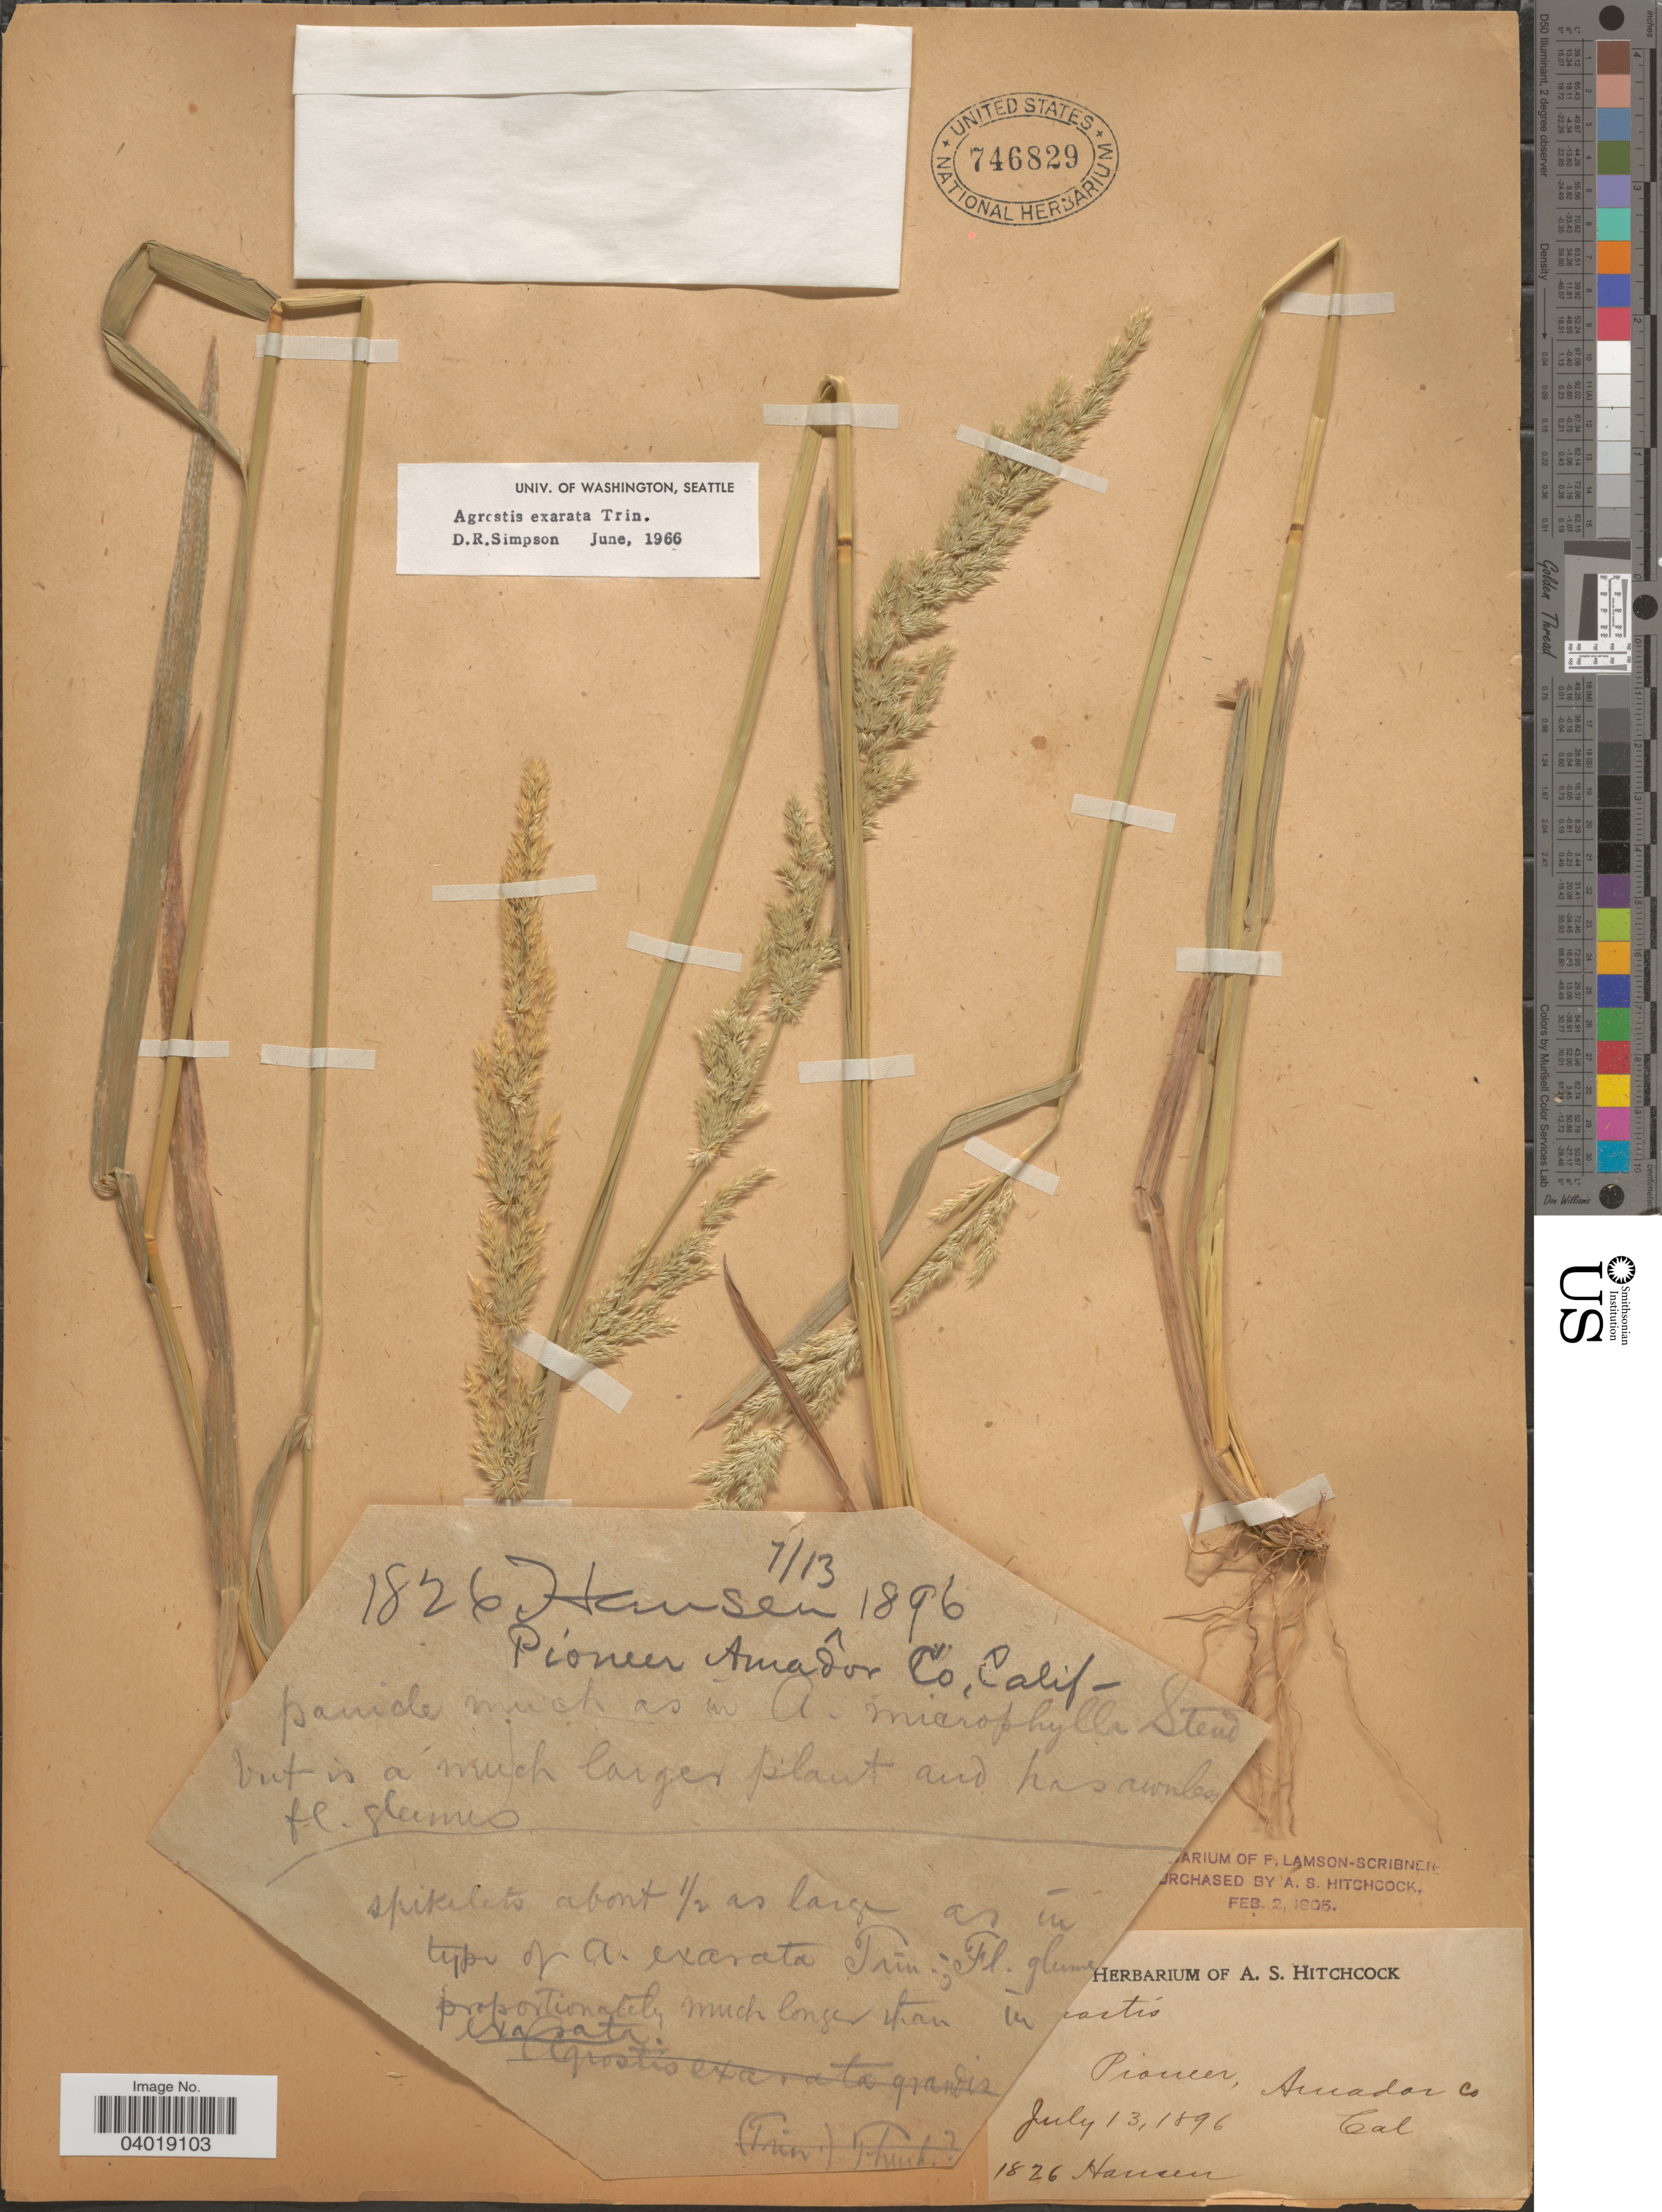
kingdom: Plantae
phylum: Tracheophyta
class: Liliopsida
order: Poales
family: Poaceae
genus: Agrostis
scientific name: Agrostis exarata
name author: Trin.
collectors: -. Hansen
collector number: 1826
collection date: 1896-07-13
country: United States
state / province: California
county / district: Amador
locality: Pioneer, Amador Co.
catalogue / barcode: US 746829